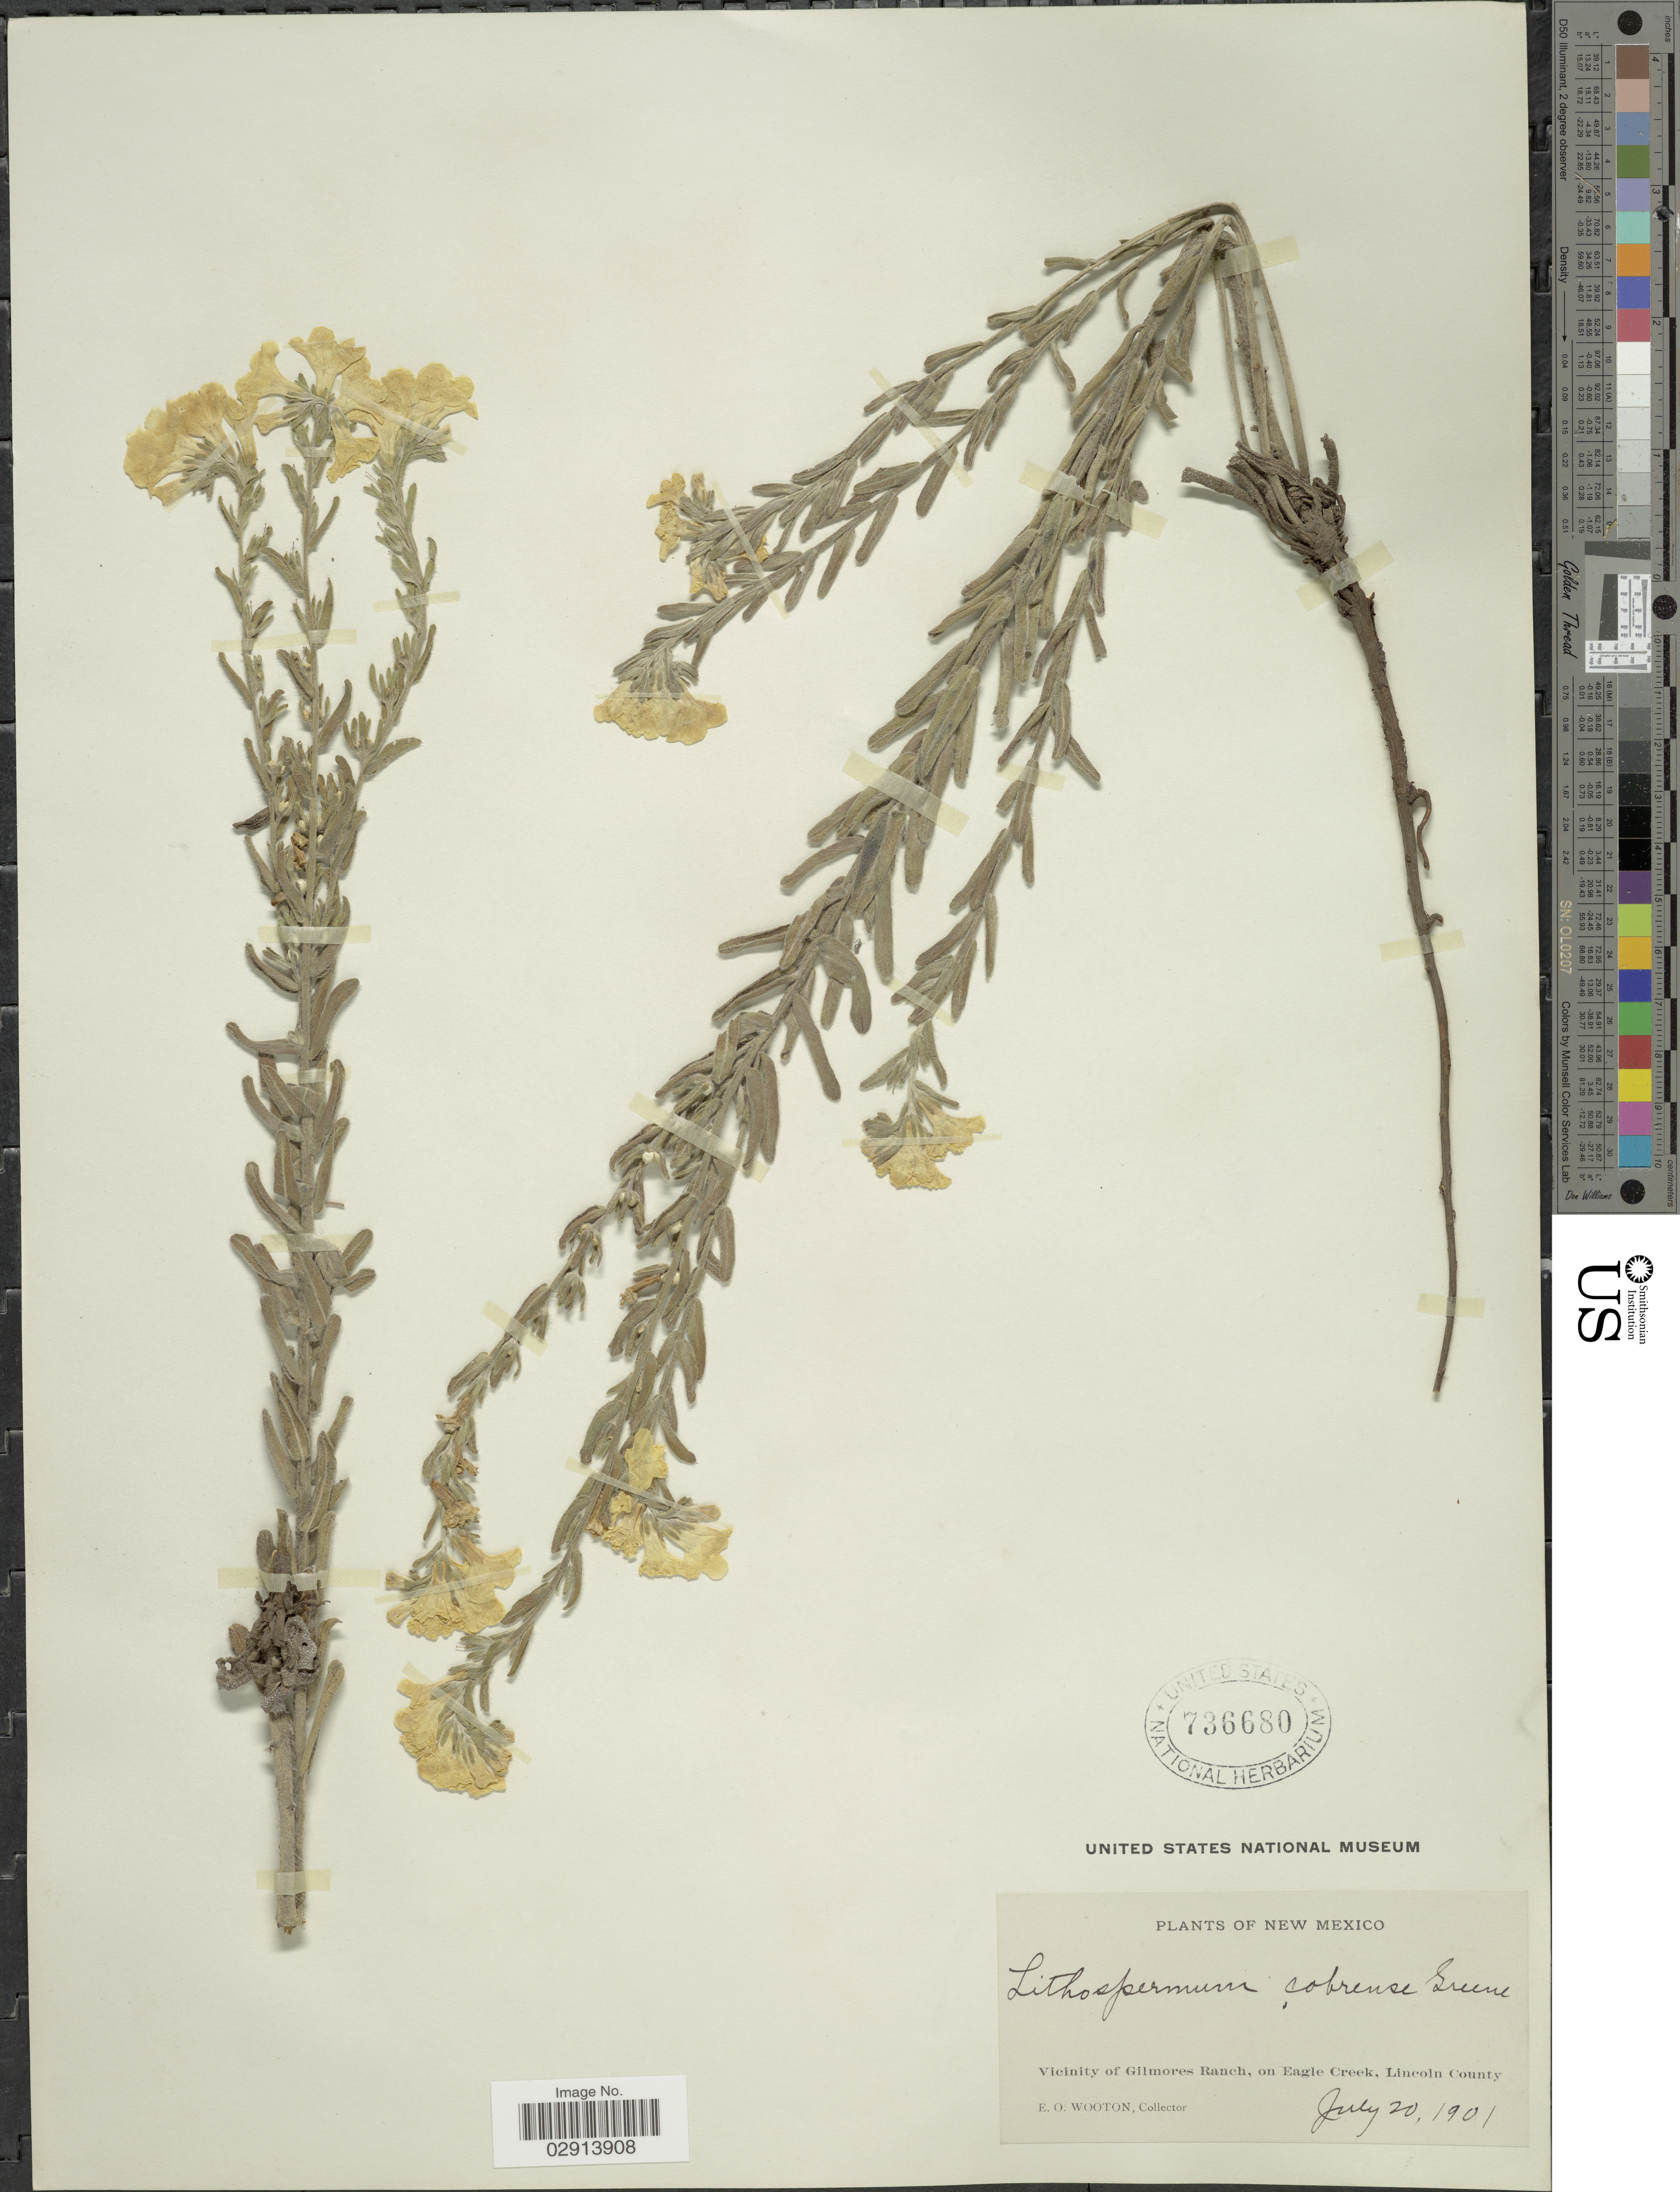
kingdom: Plantae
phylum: Tracheophyta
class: Magnoliopsida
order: Boraginales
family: Boraginaceae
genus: Lithospermum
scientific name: Lithospermum cobrense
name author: Greene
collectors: E. O. Wooton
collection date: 1901-07-20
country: United States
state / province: New Mexico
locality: Vicinity of Gilmores Ranch, on Eagle Creek, Lincoln County.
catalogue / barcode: US 736680